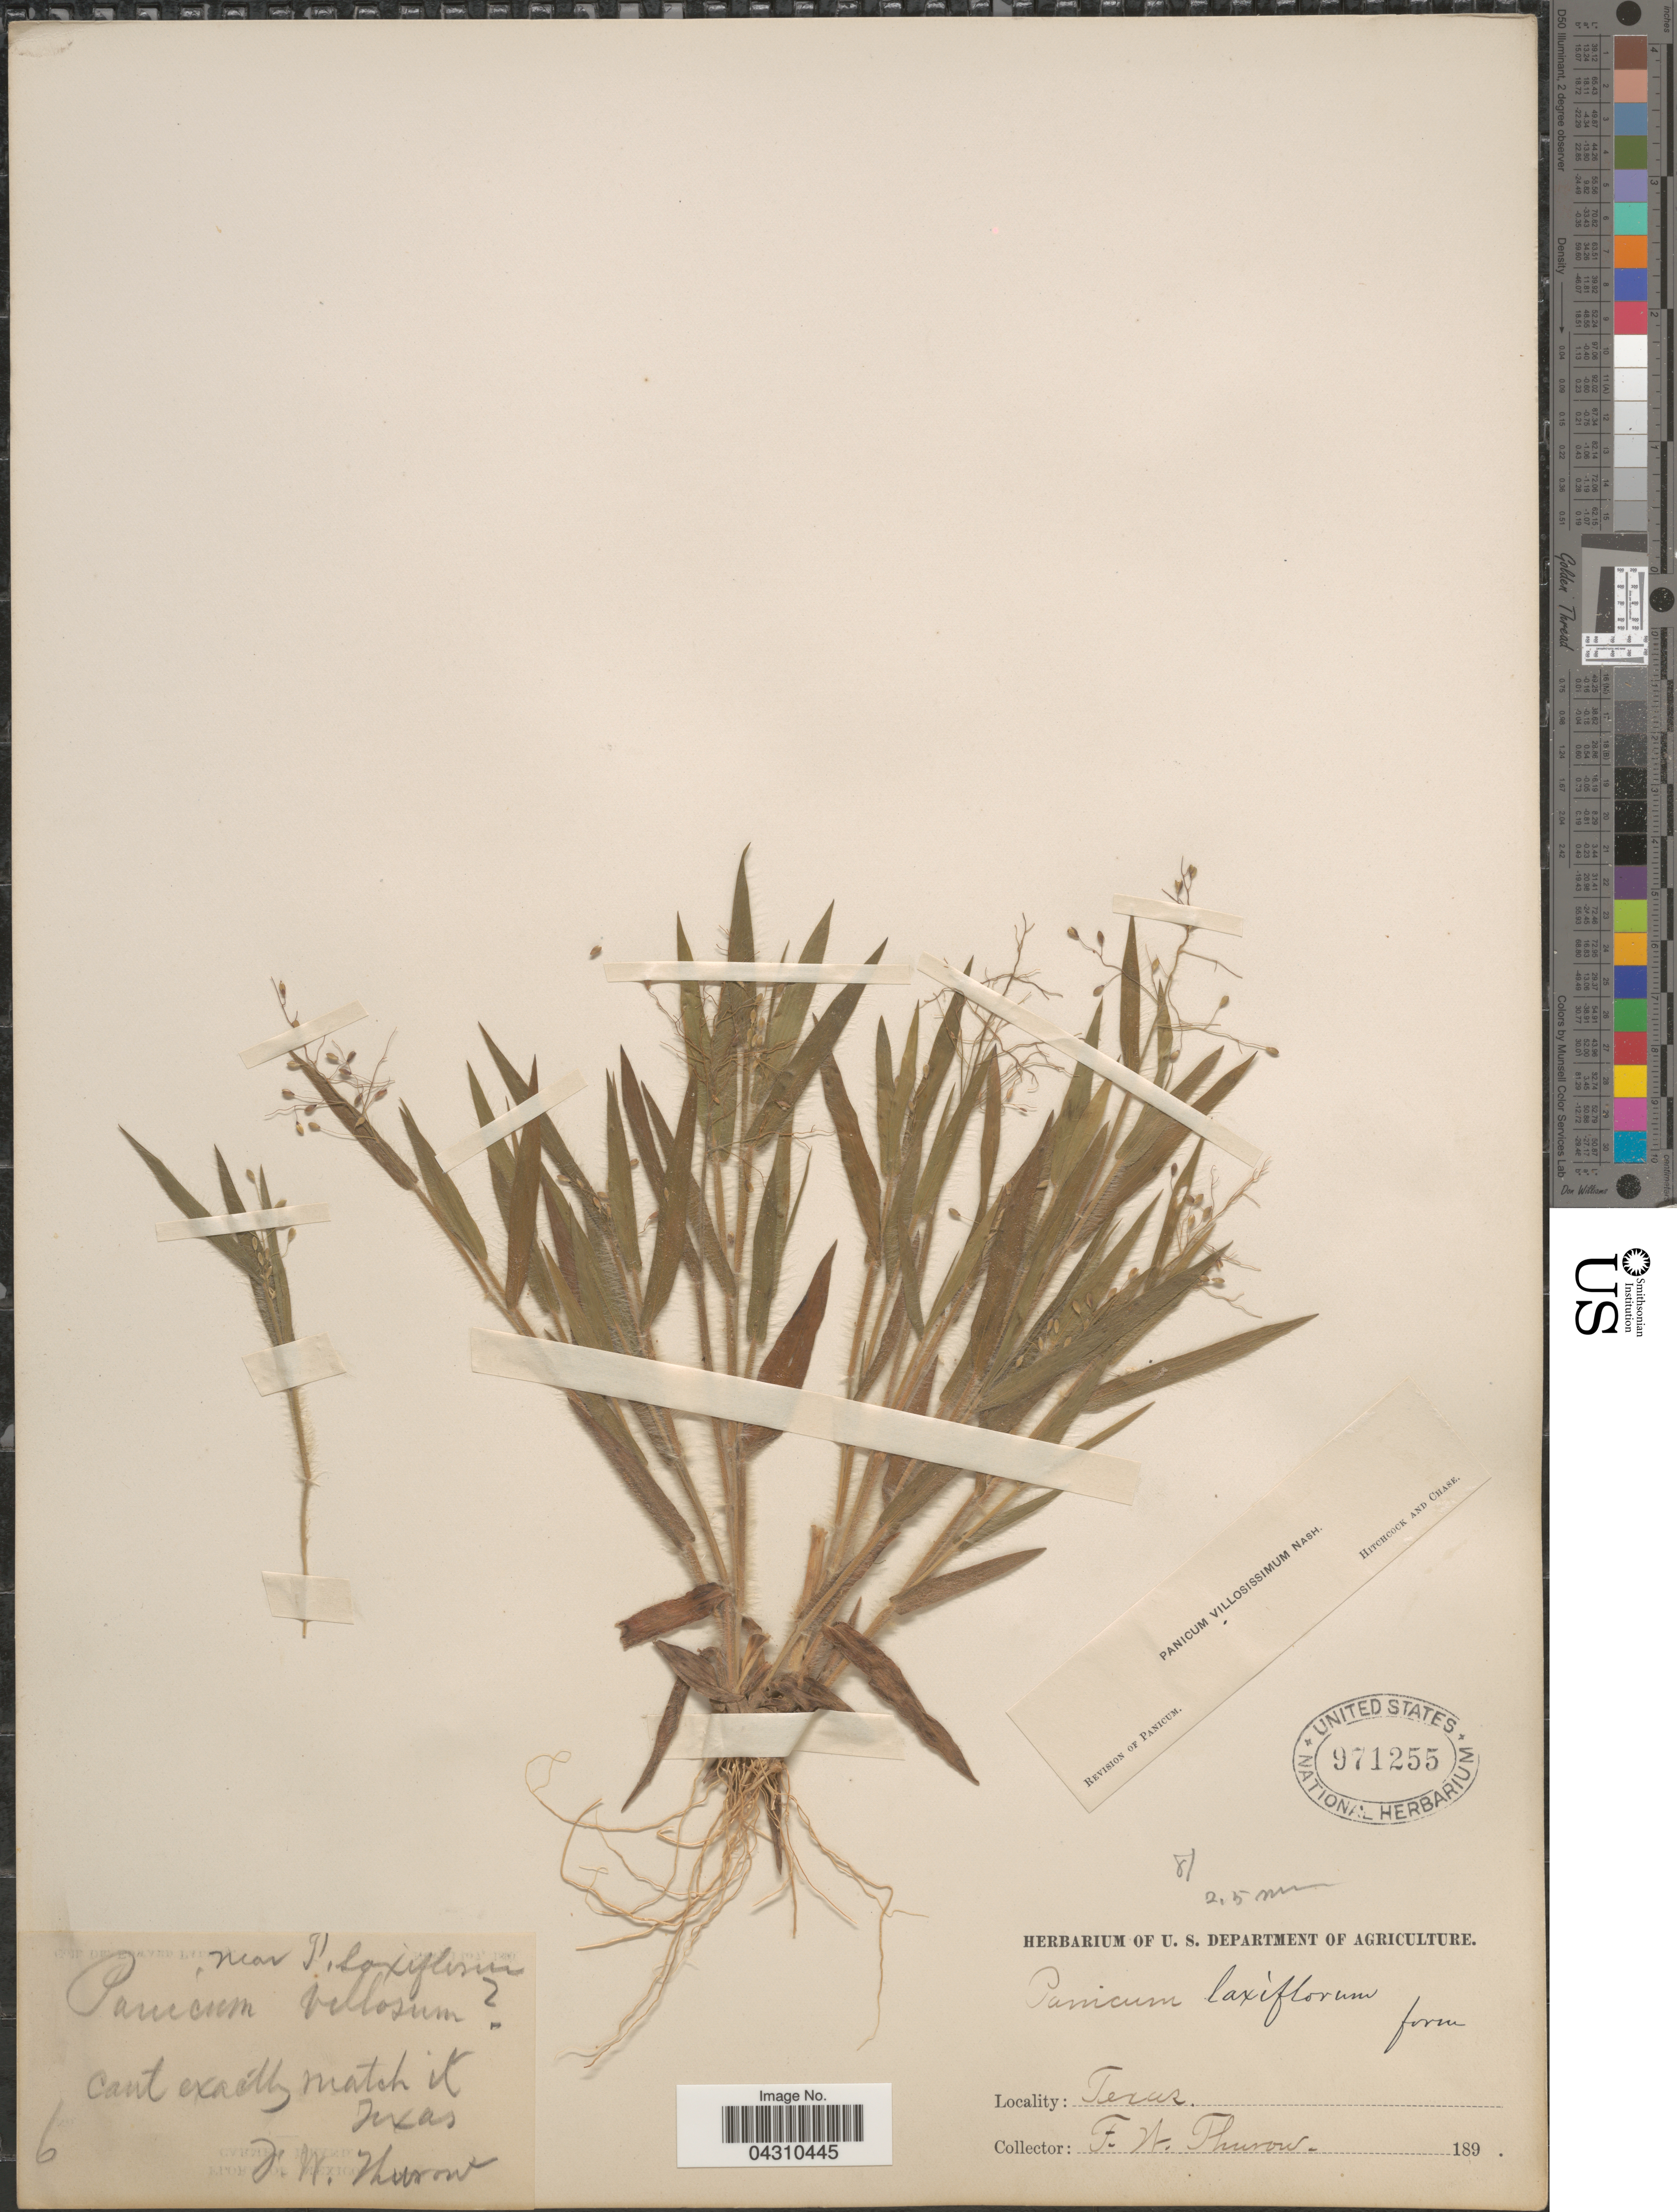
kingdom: Plantae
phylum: Tracheophyta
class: Liliopsida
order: Poales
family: Poaceae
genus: Dichanthelium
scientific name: Dichanthelium acuminatum var. acuminatum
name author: (Sw.) Gould & C.A. Clark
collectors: F. W. Thurow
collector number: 6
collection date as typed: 189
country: United States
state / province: Texas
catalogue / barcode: US 971255